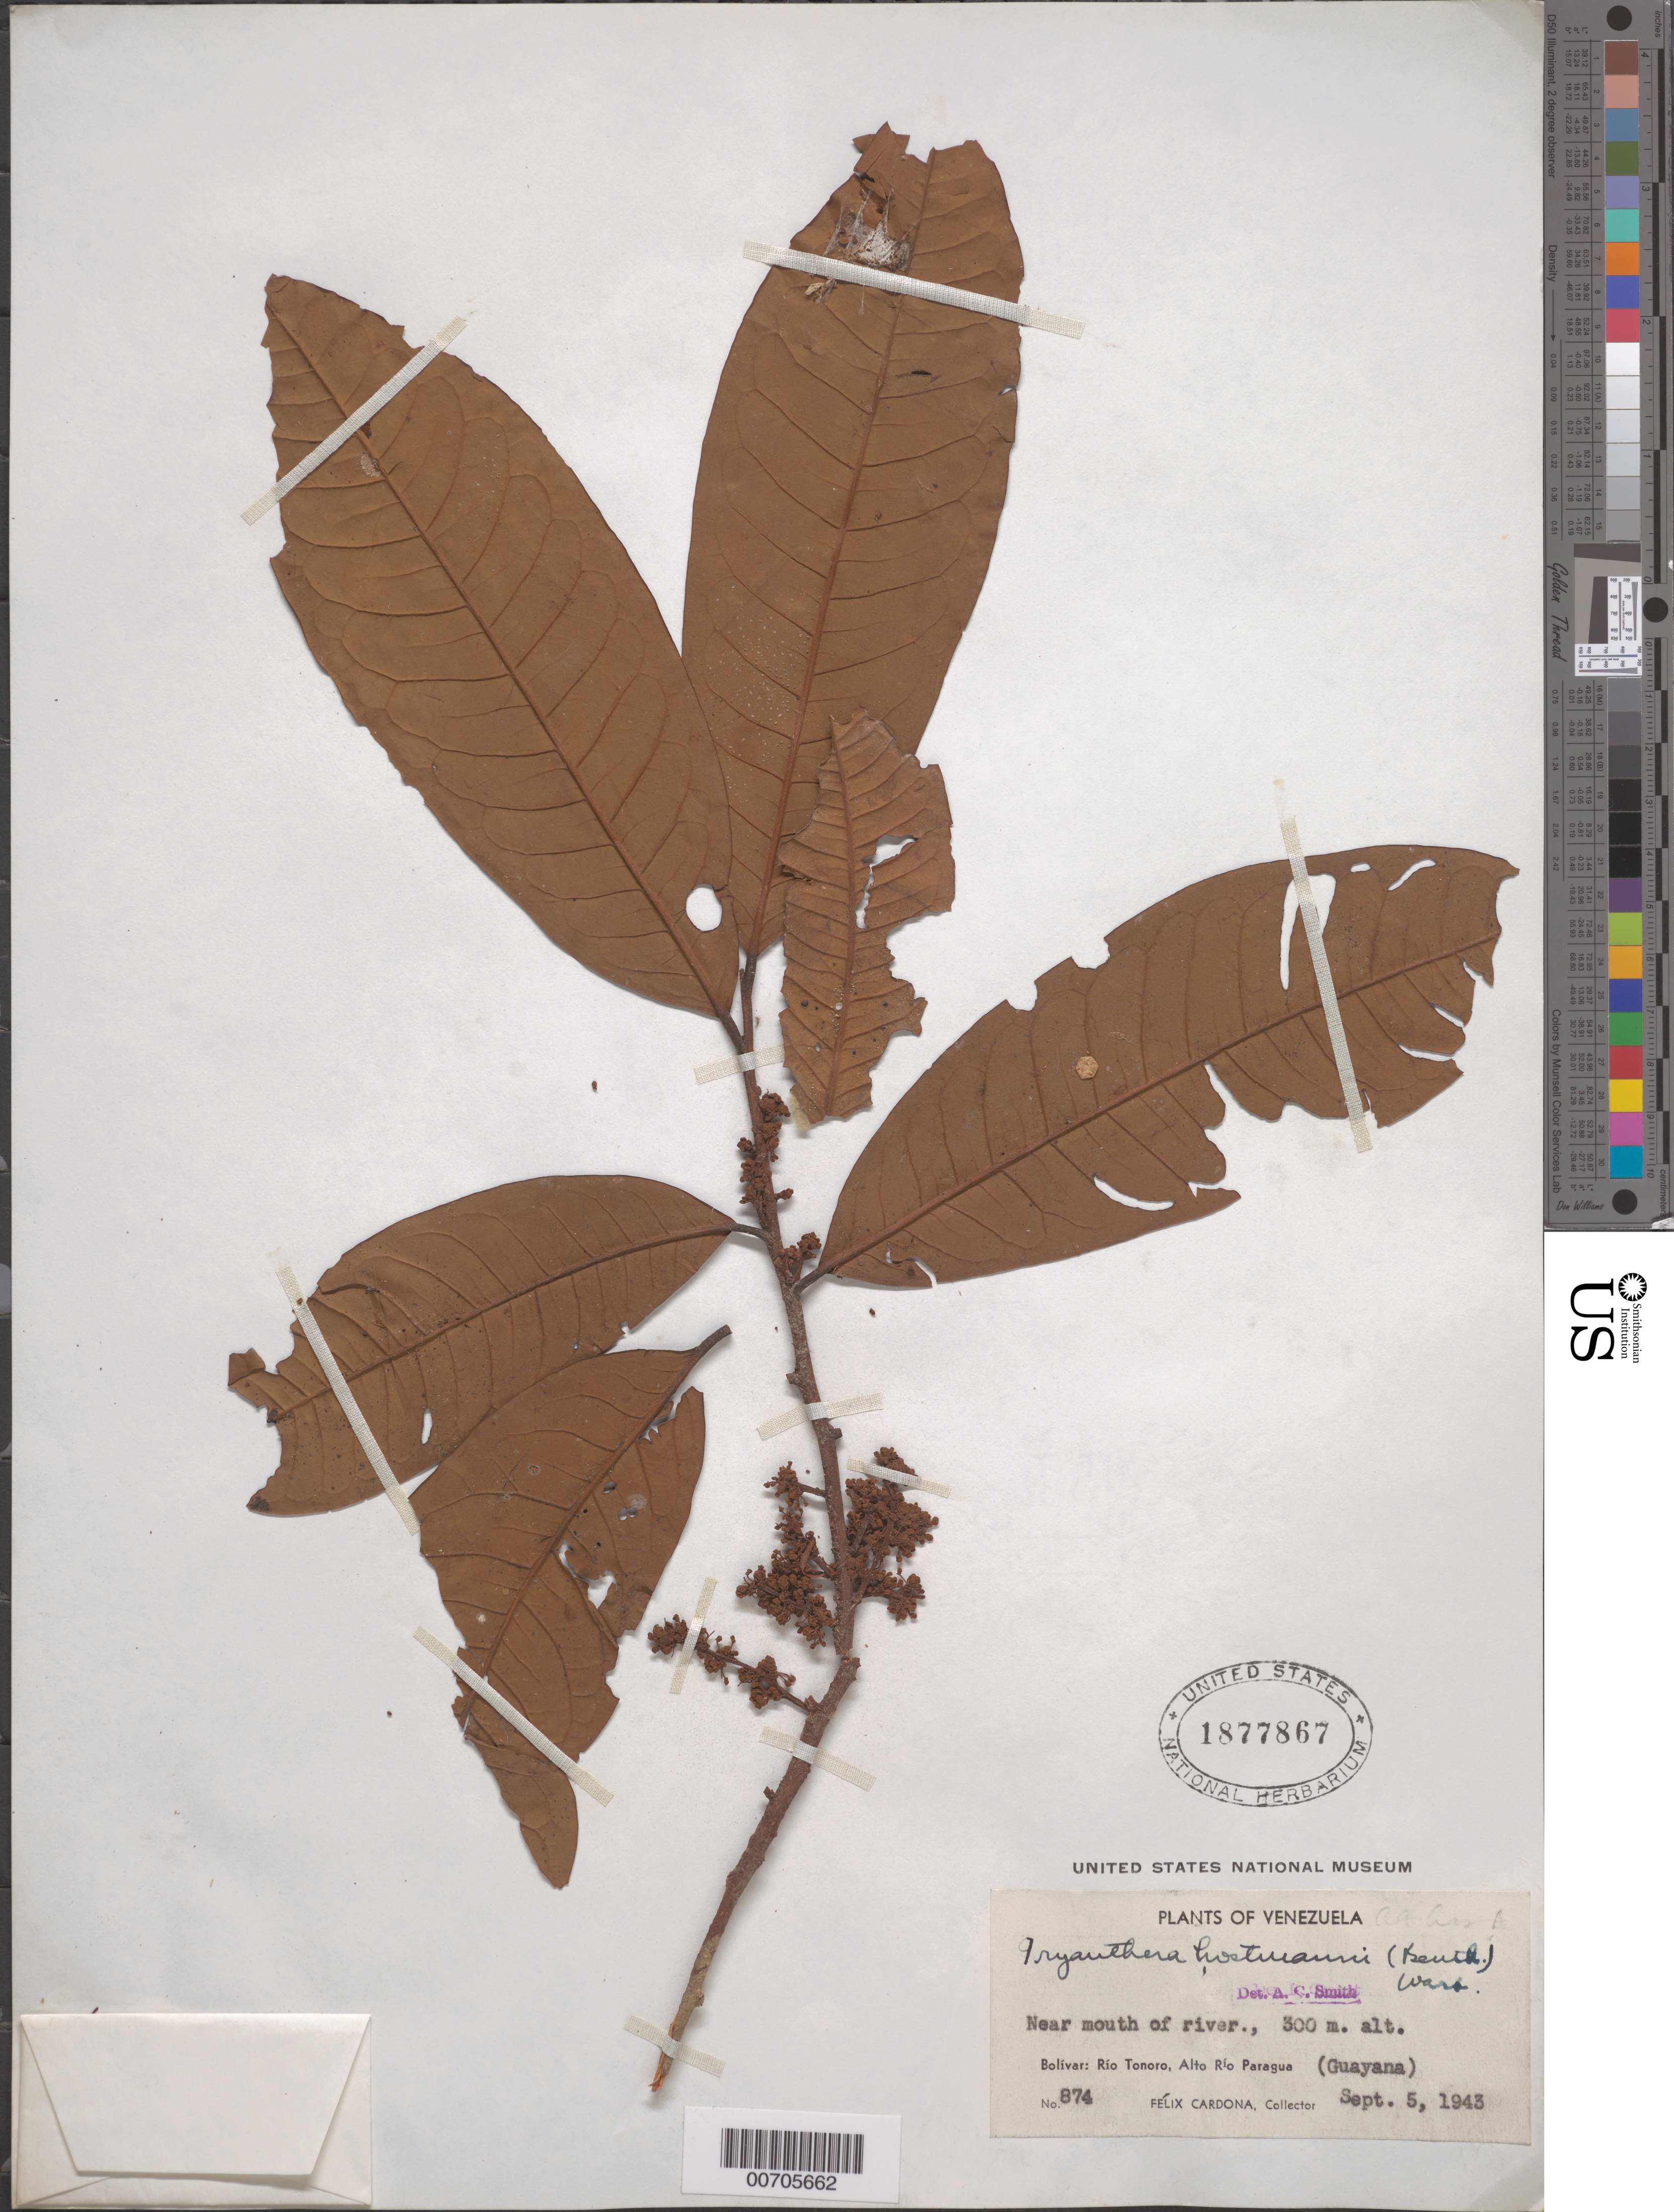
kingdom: Plantae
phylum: Tracheophyta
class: Magnoliopsida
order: Magnoliales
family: Myristicaceae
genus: Iryanthera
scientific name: Iryanthera hostmannii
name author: (Benth.) Warb.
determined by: Smith, A. C.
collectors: F. Cardona Puig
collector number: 874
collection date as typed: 5-Sep-43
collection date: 1943-09-05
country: Venezuela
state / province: Bolívar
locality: Alto Río Paragua, Río Tonoro (Guayana)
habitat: Near mouth of river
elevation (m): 300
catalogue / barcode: US 1877867